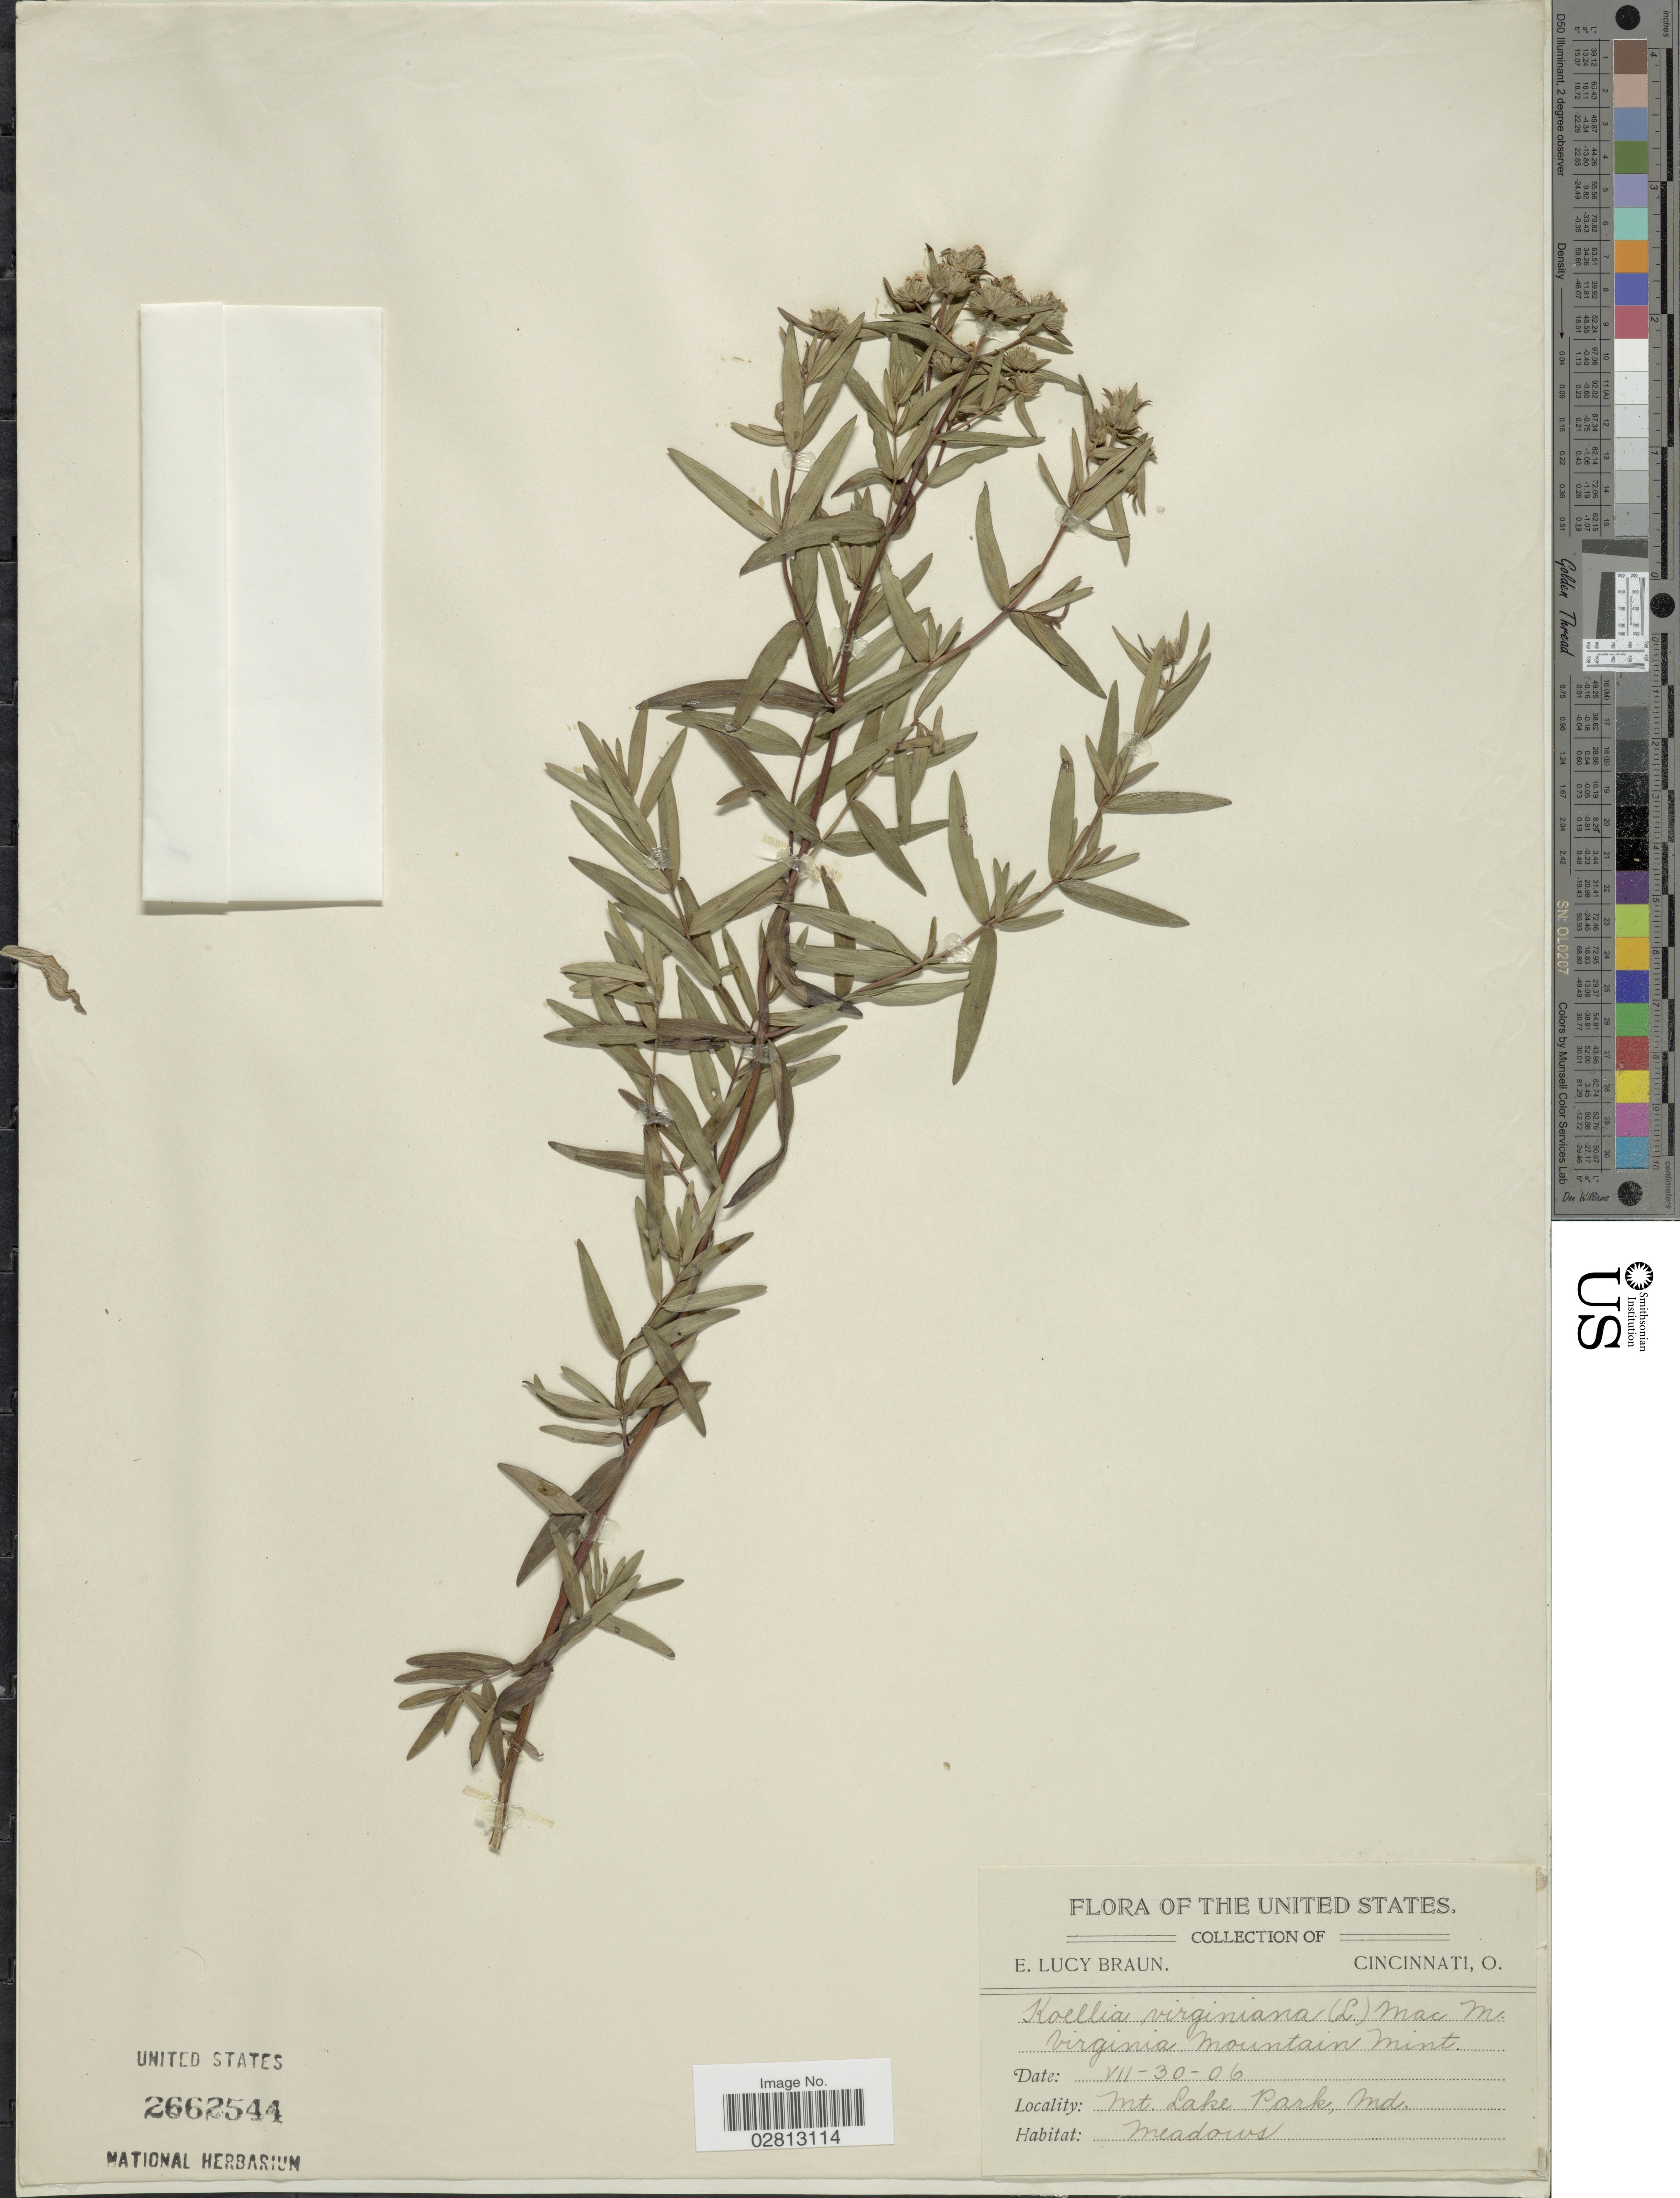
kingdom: Plantae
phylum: Tracheophyta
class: Magnoliopsida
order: Lamiales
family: Lamiaceae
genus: Pycnanthemum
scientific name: Pycnanthemum virginianum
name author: (L.) Durand & B.D. Jacks. ex B.L. Rob. & Fernald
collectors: E. L. Braun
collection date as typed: Transcribed d/m/y: 30/7/6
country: United States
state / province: Maryland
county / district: Garrett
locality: Mt. Lake Park.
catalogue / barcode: US 2662544